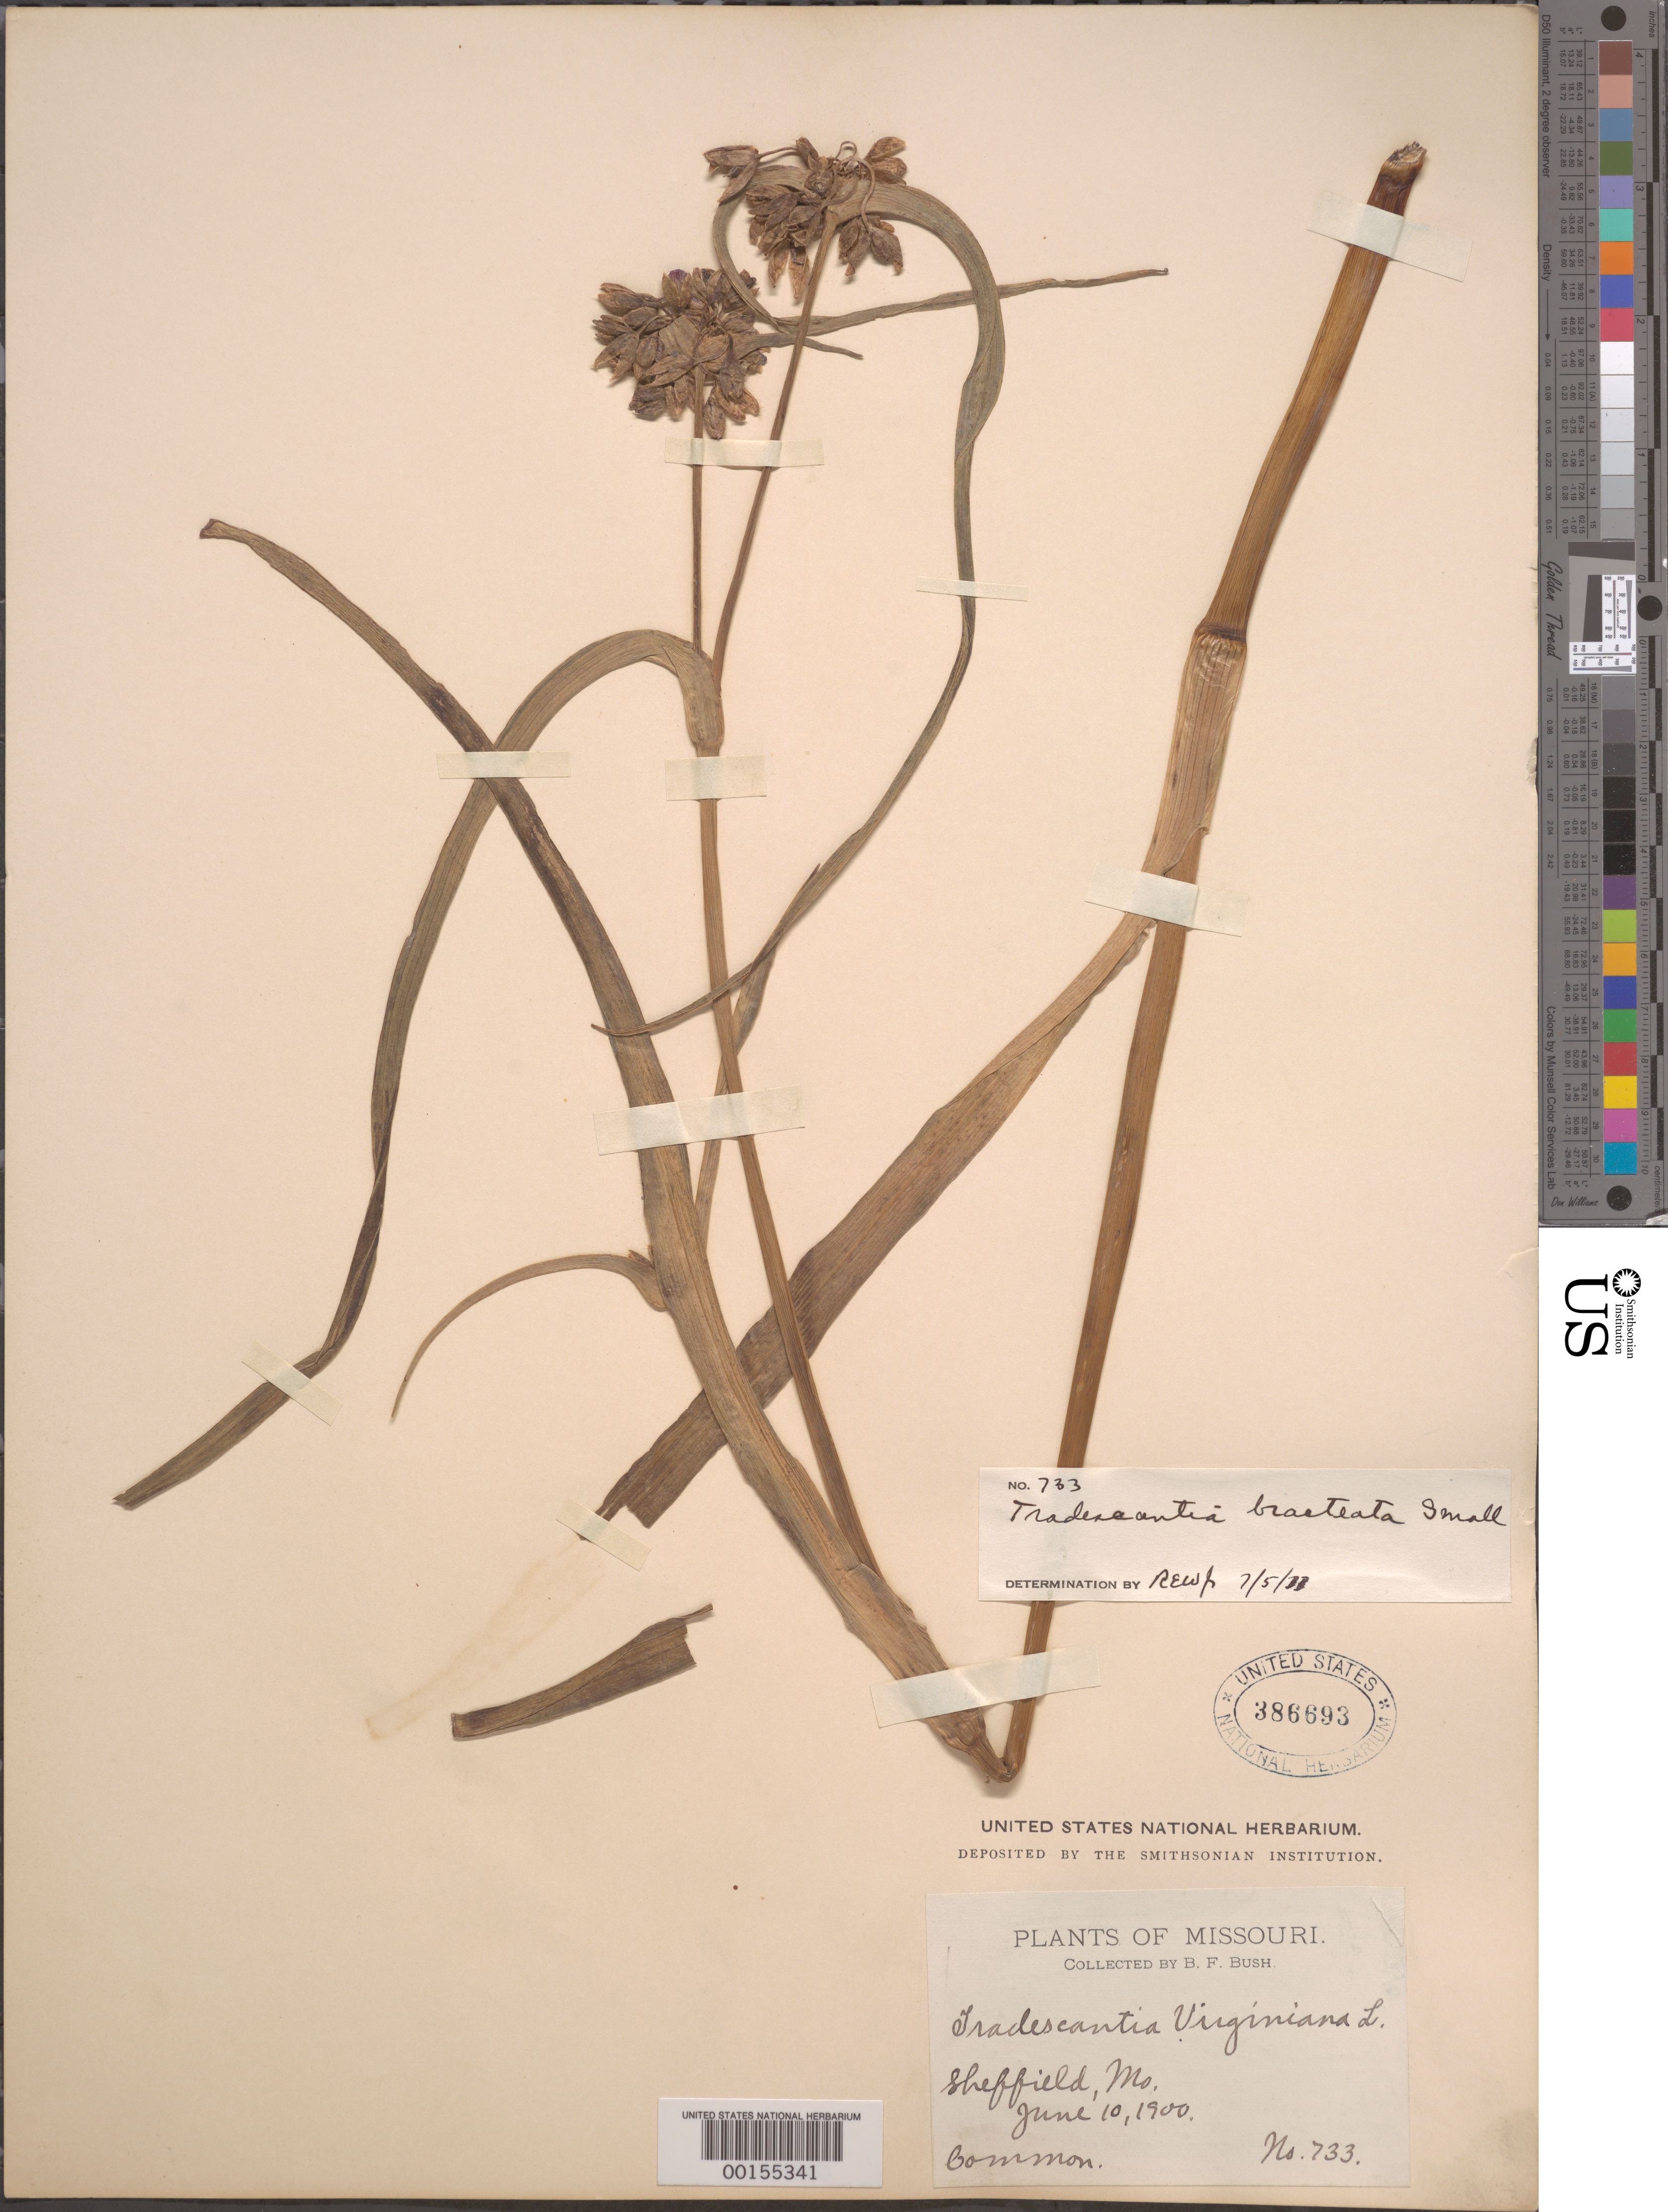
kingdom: Plantae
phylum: Tracheophyta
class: Liliopsida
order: Commelinales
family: Commelinaceae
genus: Tradescantia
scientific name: Tradescantia bracteata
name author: Small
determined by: REW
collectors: B. F. Bush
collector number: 733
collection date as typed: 10 Jun 1900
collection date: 1900-06-10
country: United States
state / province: Missouri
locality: Sheffield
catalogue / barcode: US 386693